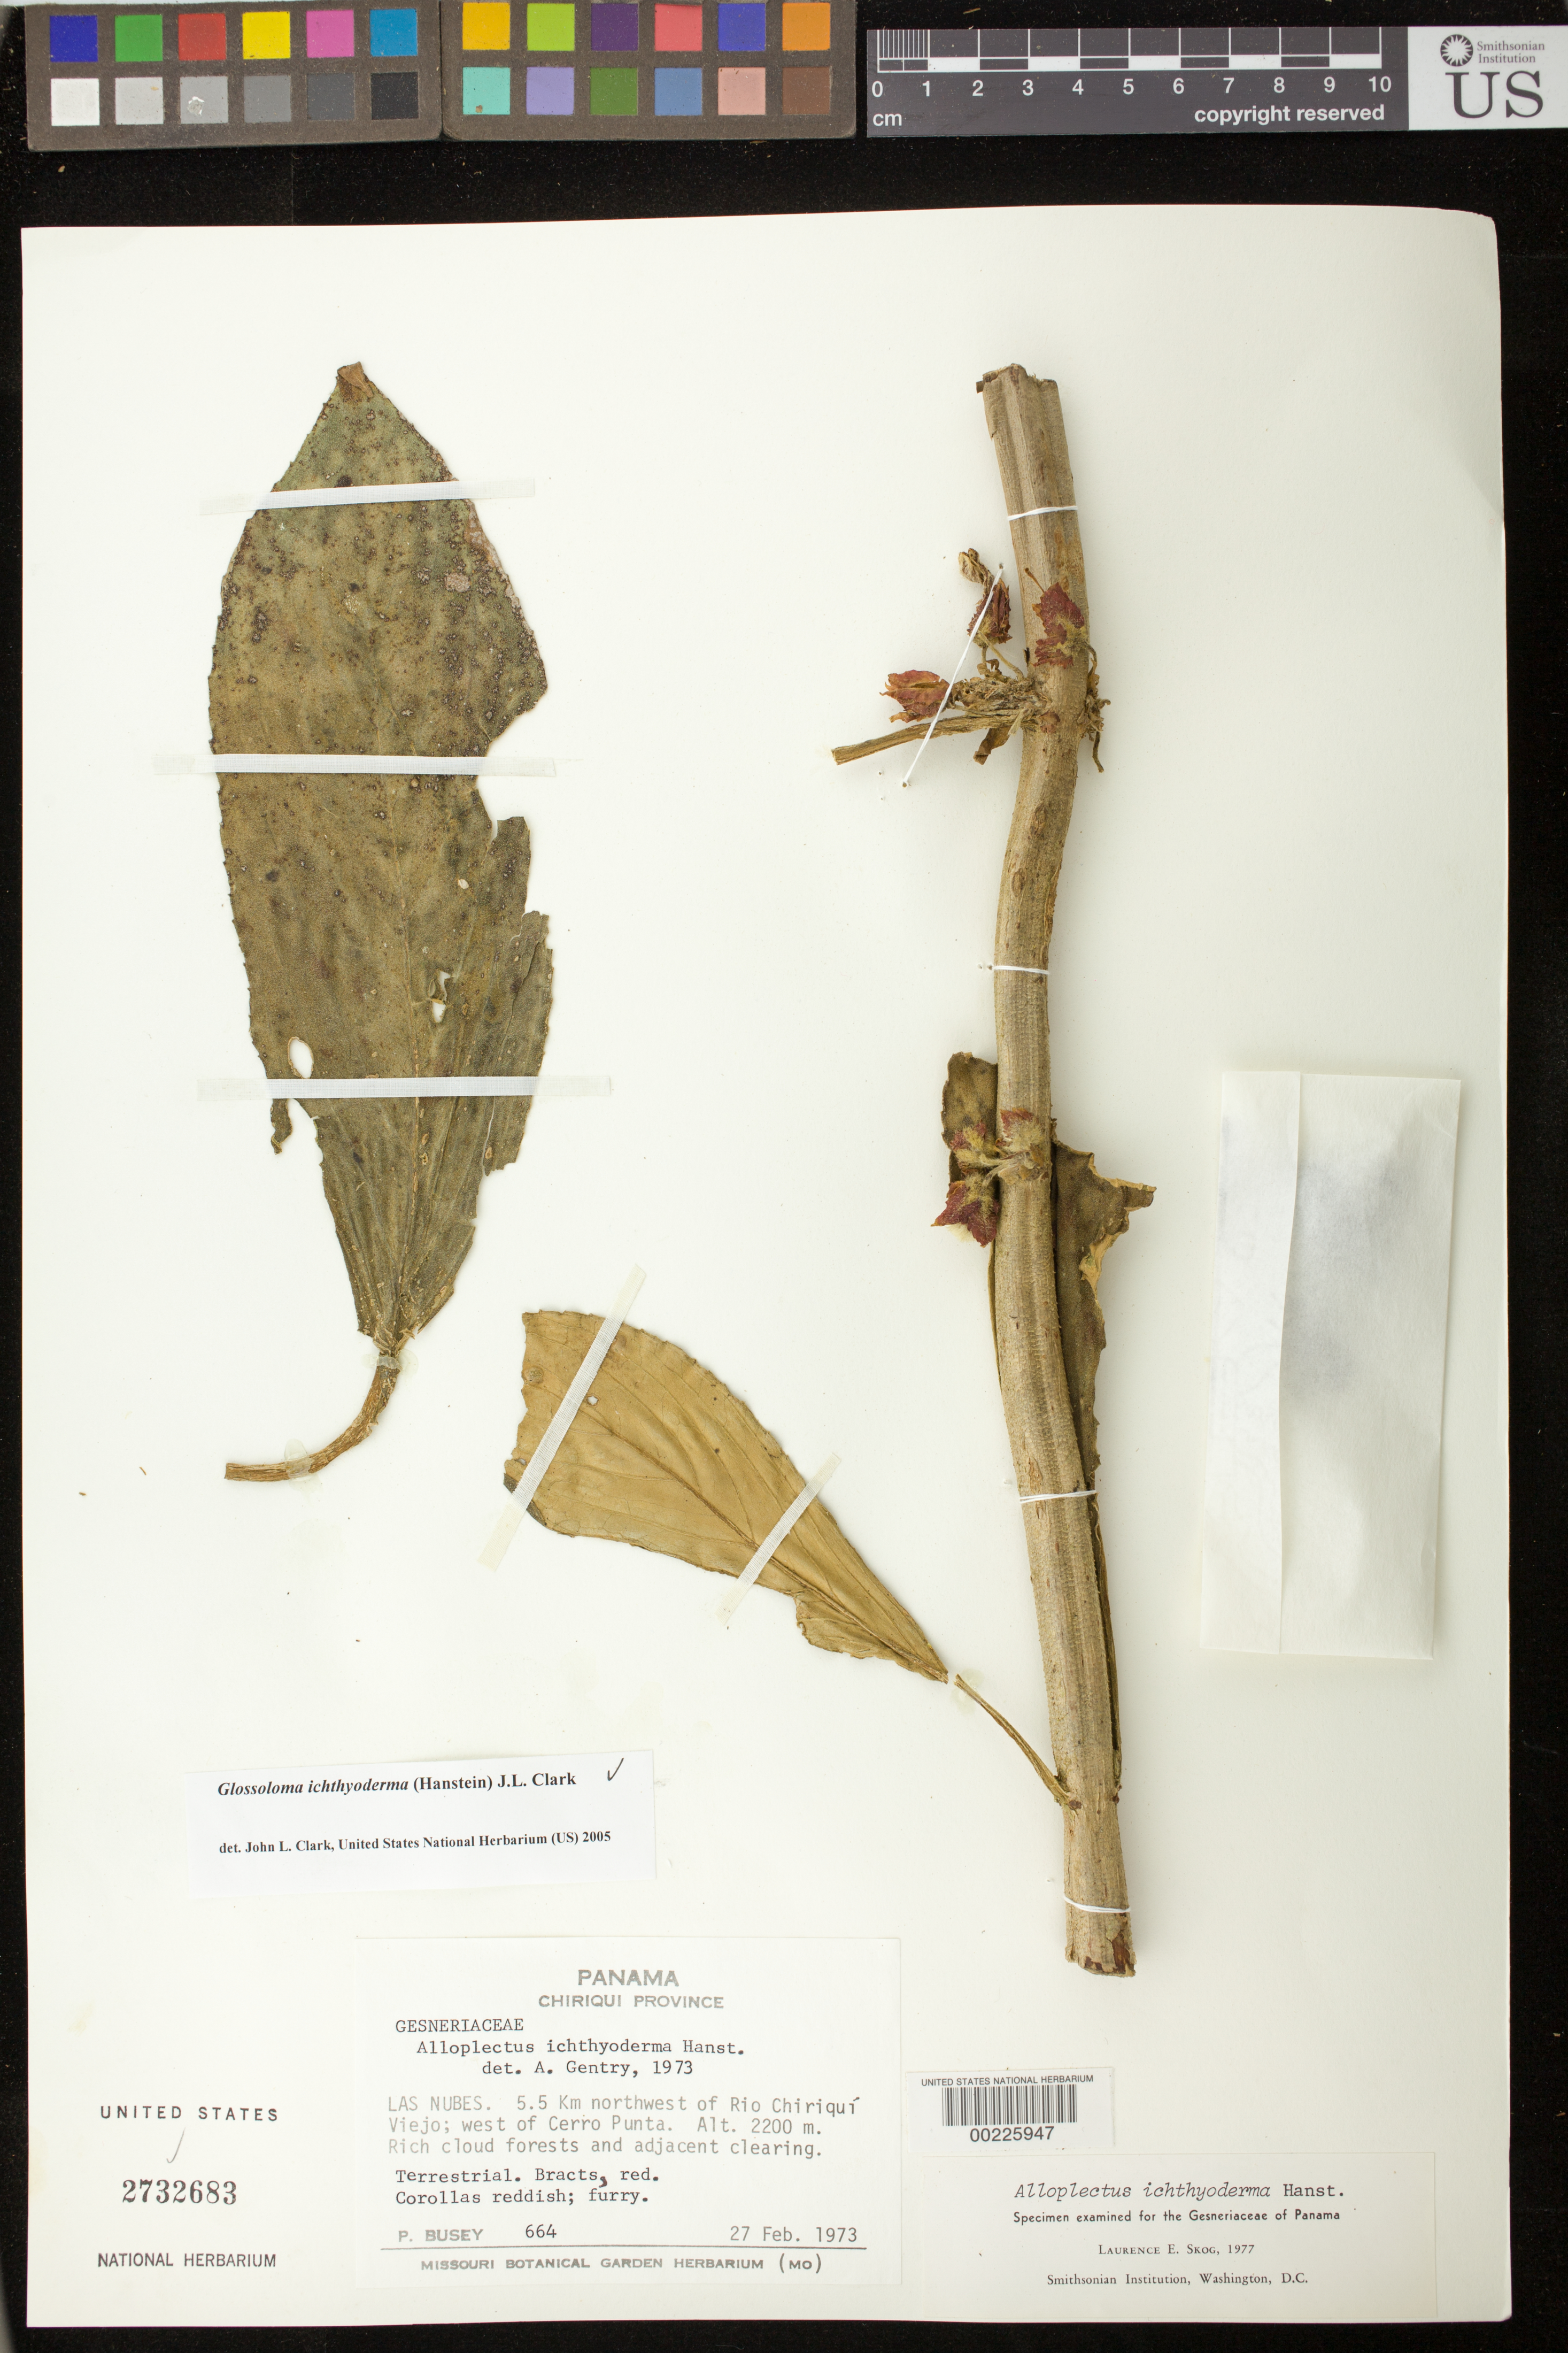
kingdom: Plantae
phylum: Tracheophyta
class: Magnoliopsida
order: Lamiales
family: Gesneriaceae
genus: Glossoloma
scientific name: Glossoloma ichthyoderma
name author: (Hanst.) J.L. Clark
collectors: P. Busey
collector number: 664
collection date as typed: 27 Feb 1973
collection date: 1973-02-27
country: Panama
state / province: Chiriquí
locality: Las Nubes, 5.5 km NW of Rio Chiriqui Viejo, W of Cerro Punta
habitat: Rich cloud forests and adjacent clearing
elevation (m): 2200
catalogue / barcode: US 2732683